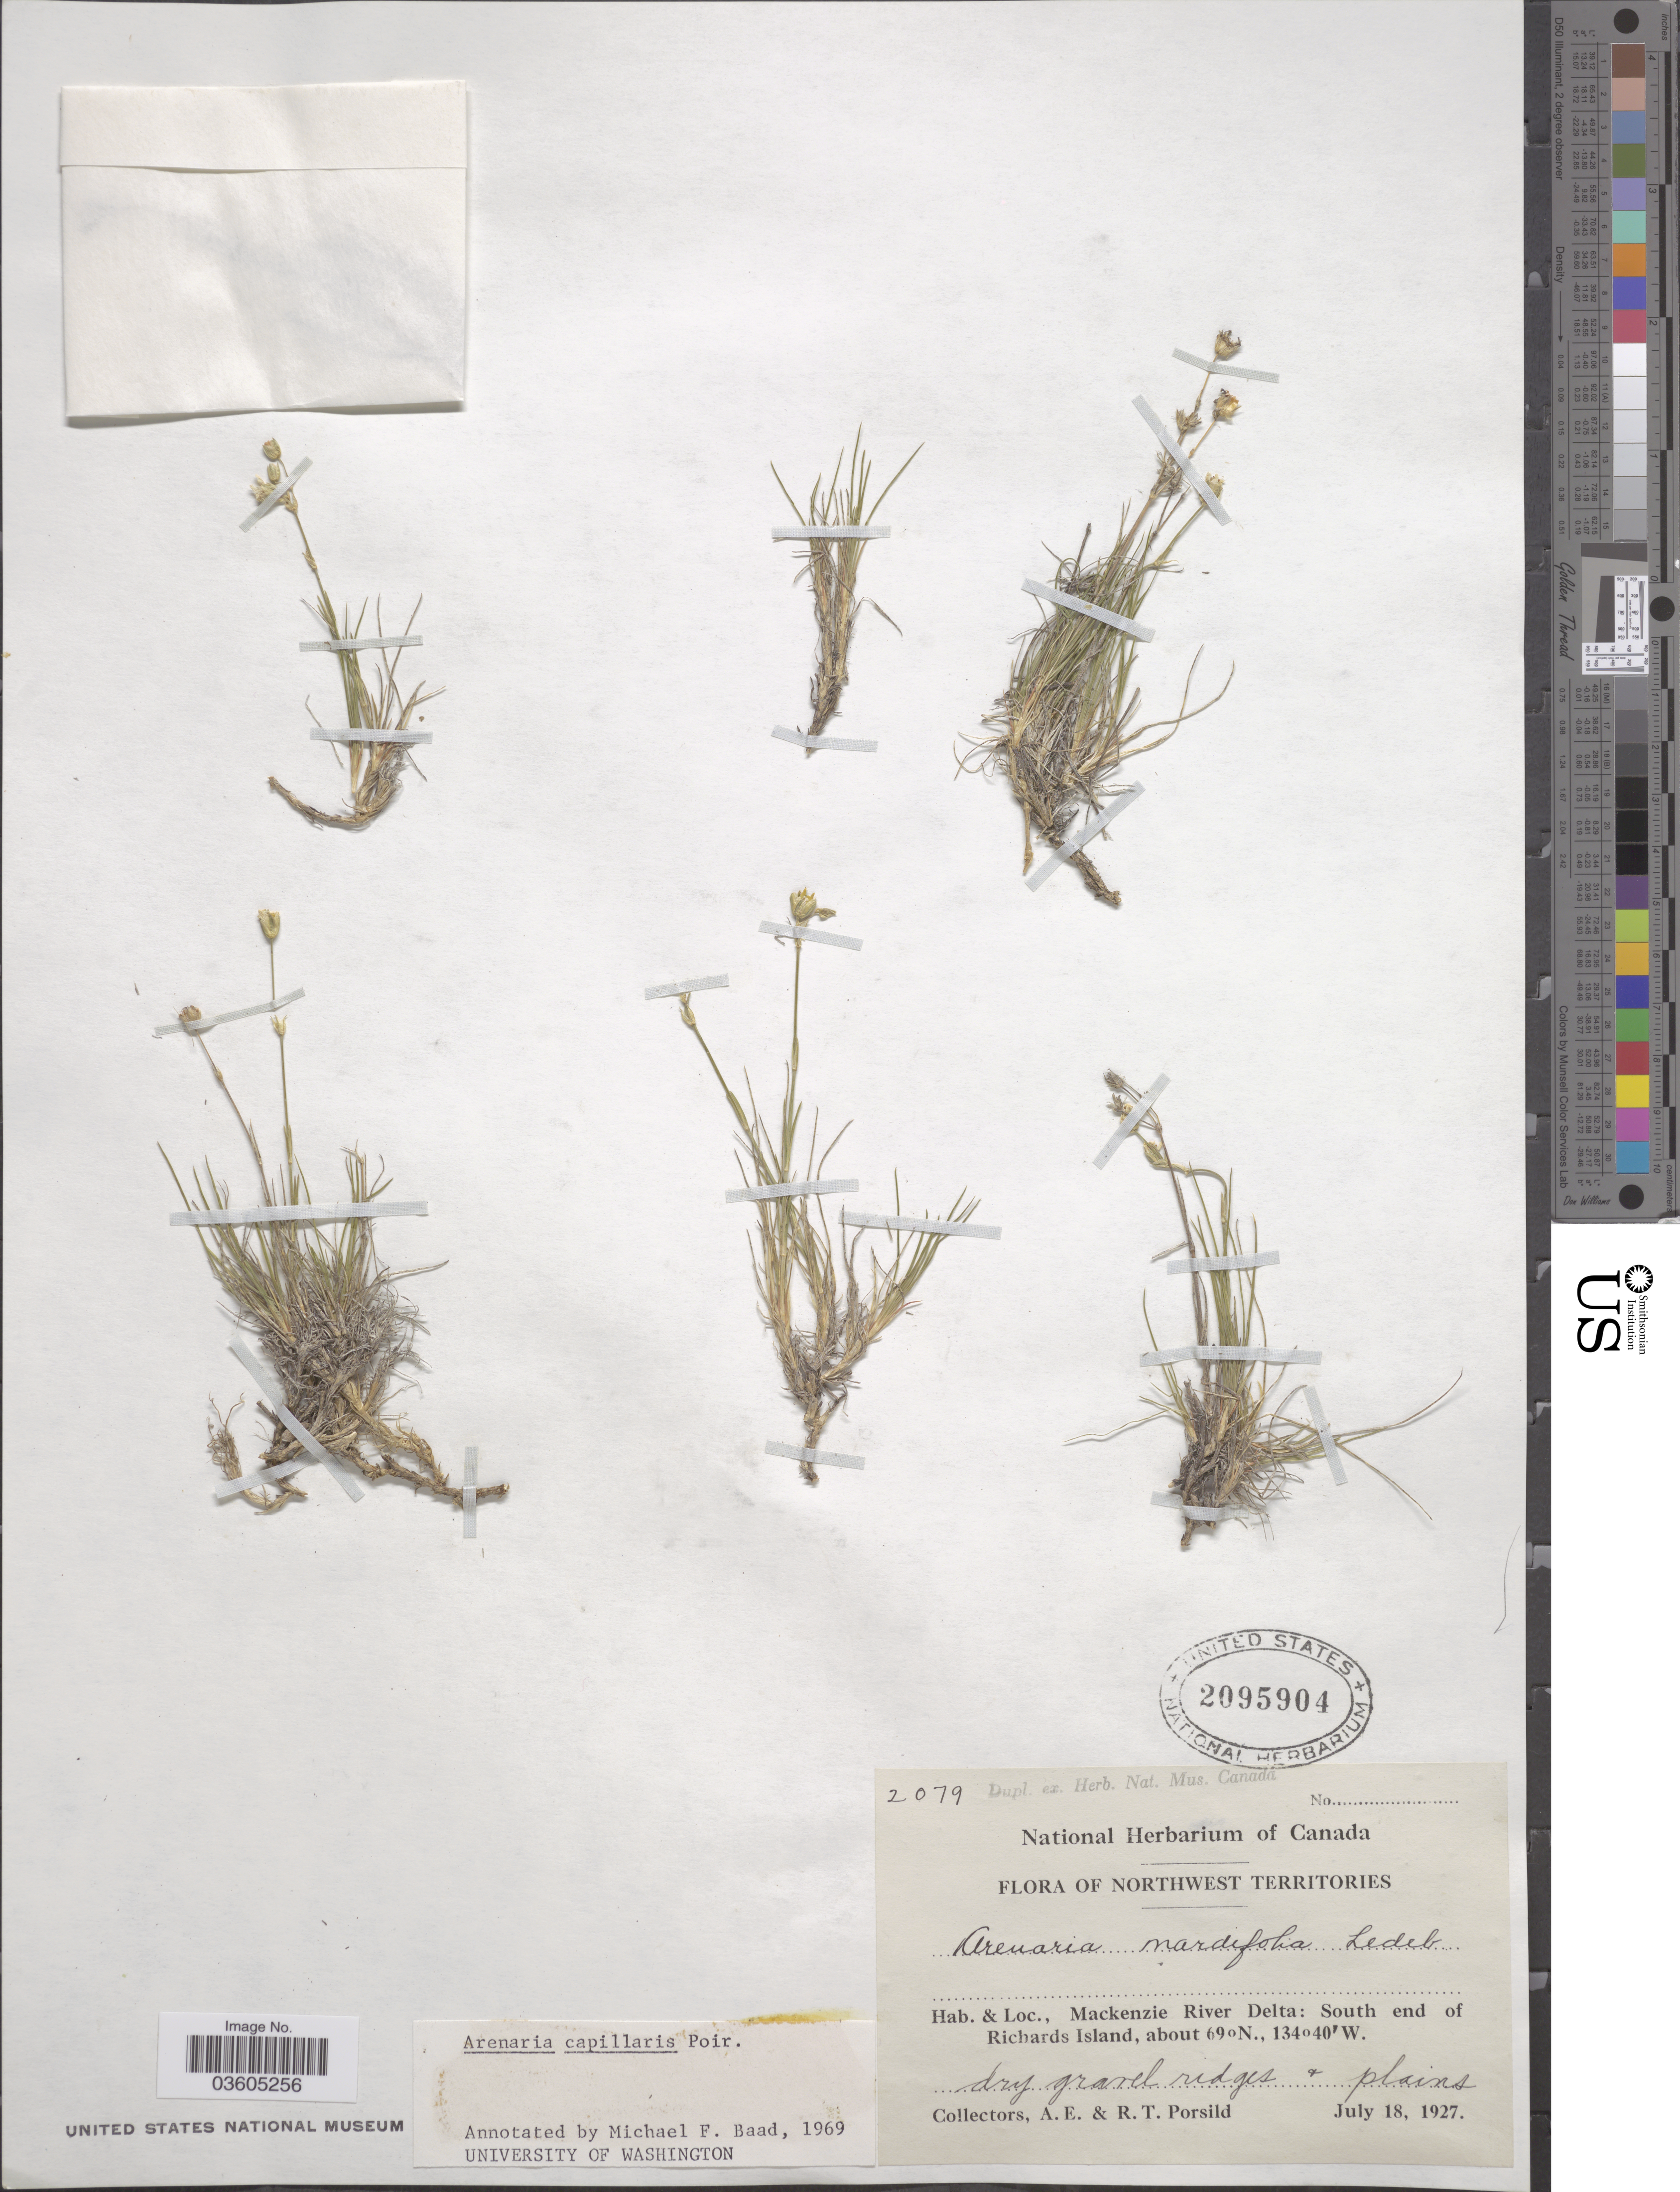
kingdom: Plantae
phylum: Tracheophyta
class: Magnoliopsida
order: Caryophyllales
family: Caryophyllaceae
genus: Eremogone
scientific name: Eremogone capillaris var. capillaris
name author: (Poir.) Fenzl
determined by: Strong, Mark T., (BOT), Smithsonian Institution - National Museum of Natural History (UNITED STATES)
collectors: A. E. Porsild & R. T. Porsild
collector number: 2079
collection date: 1927-07-18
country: Canada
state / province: Northwest Territories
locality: Mackenzie River Delta: South end of Richards Island.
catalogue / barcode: US 2095904